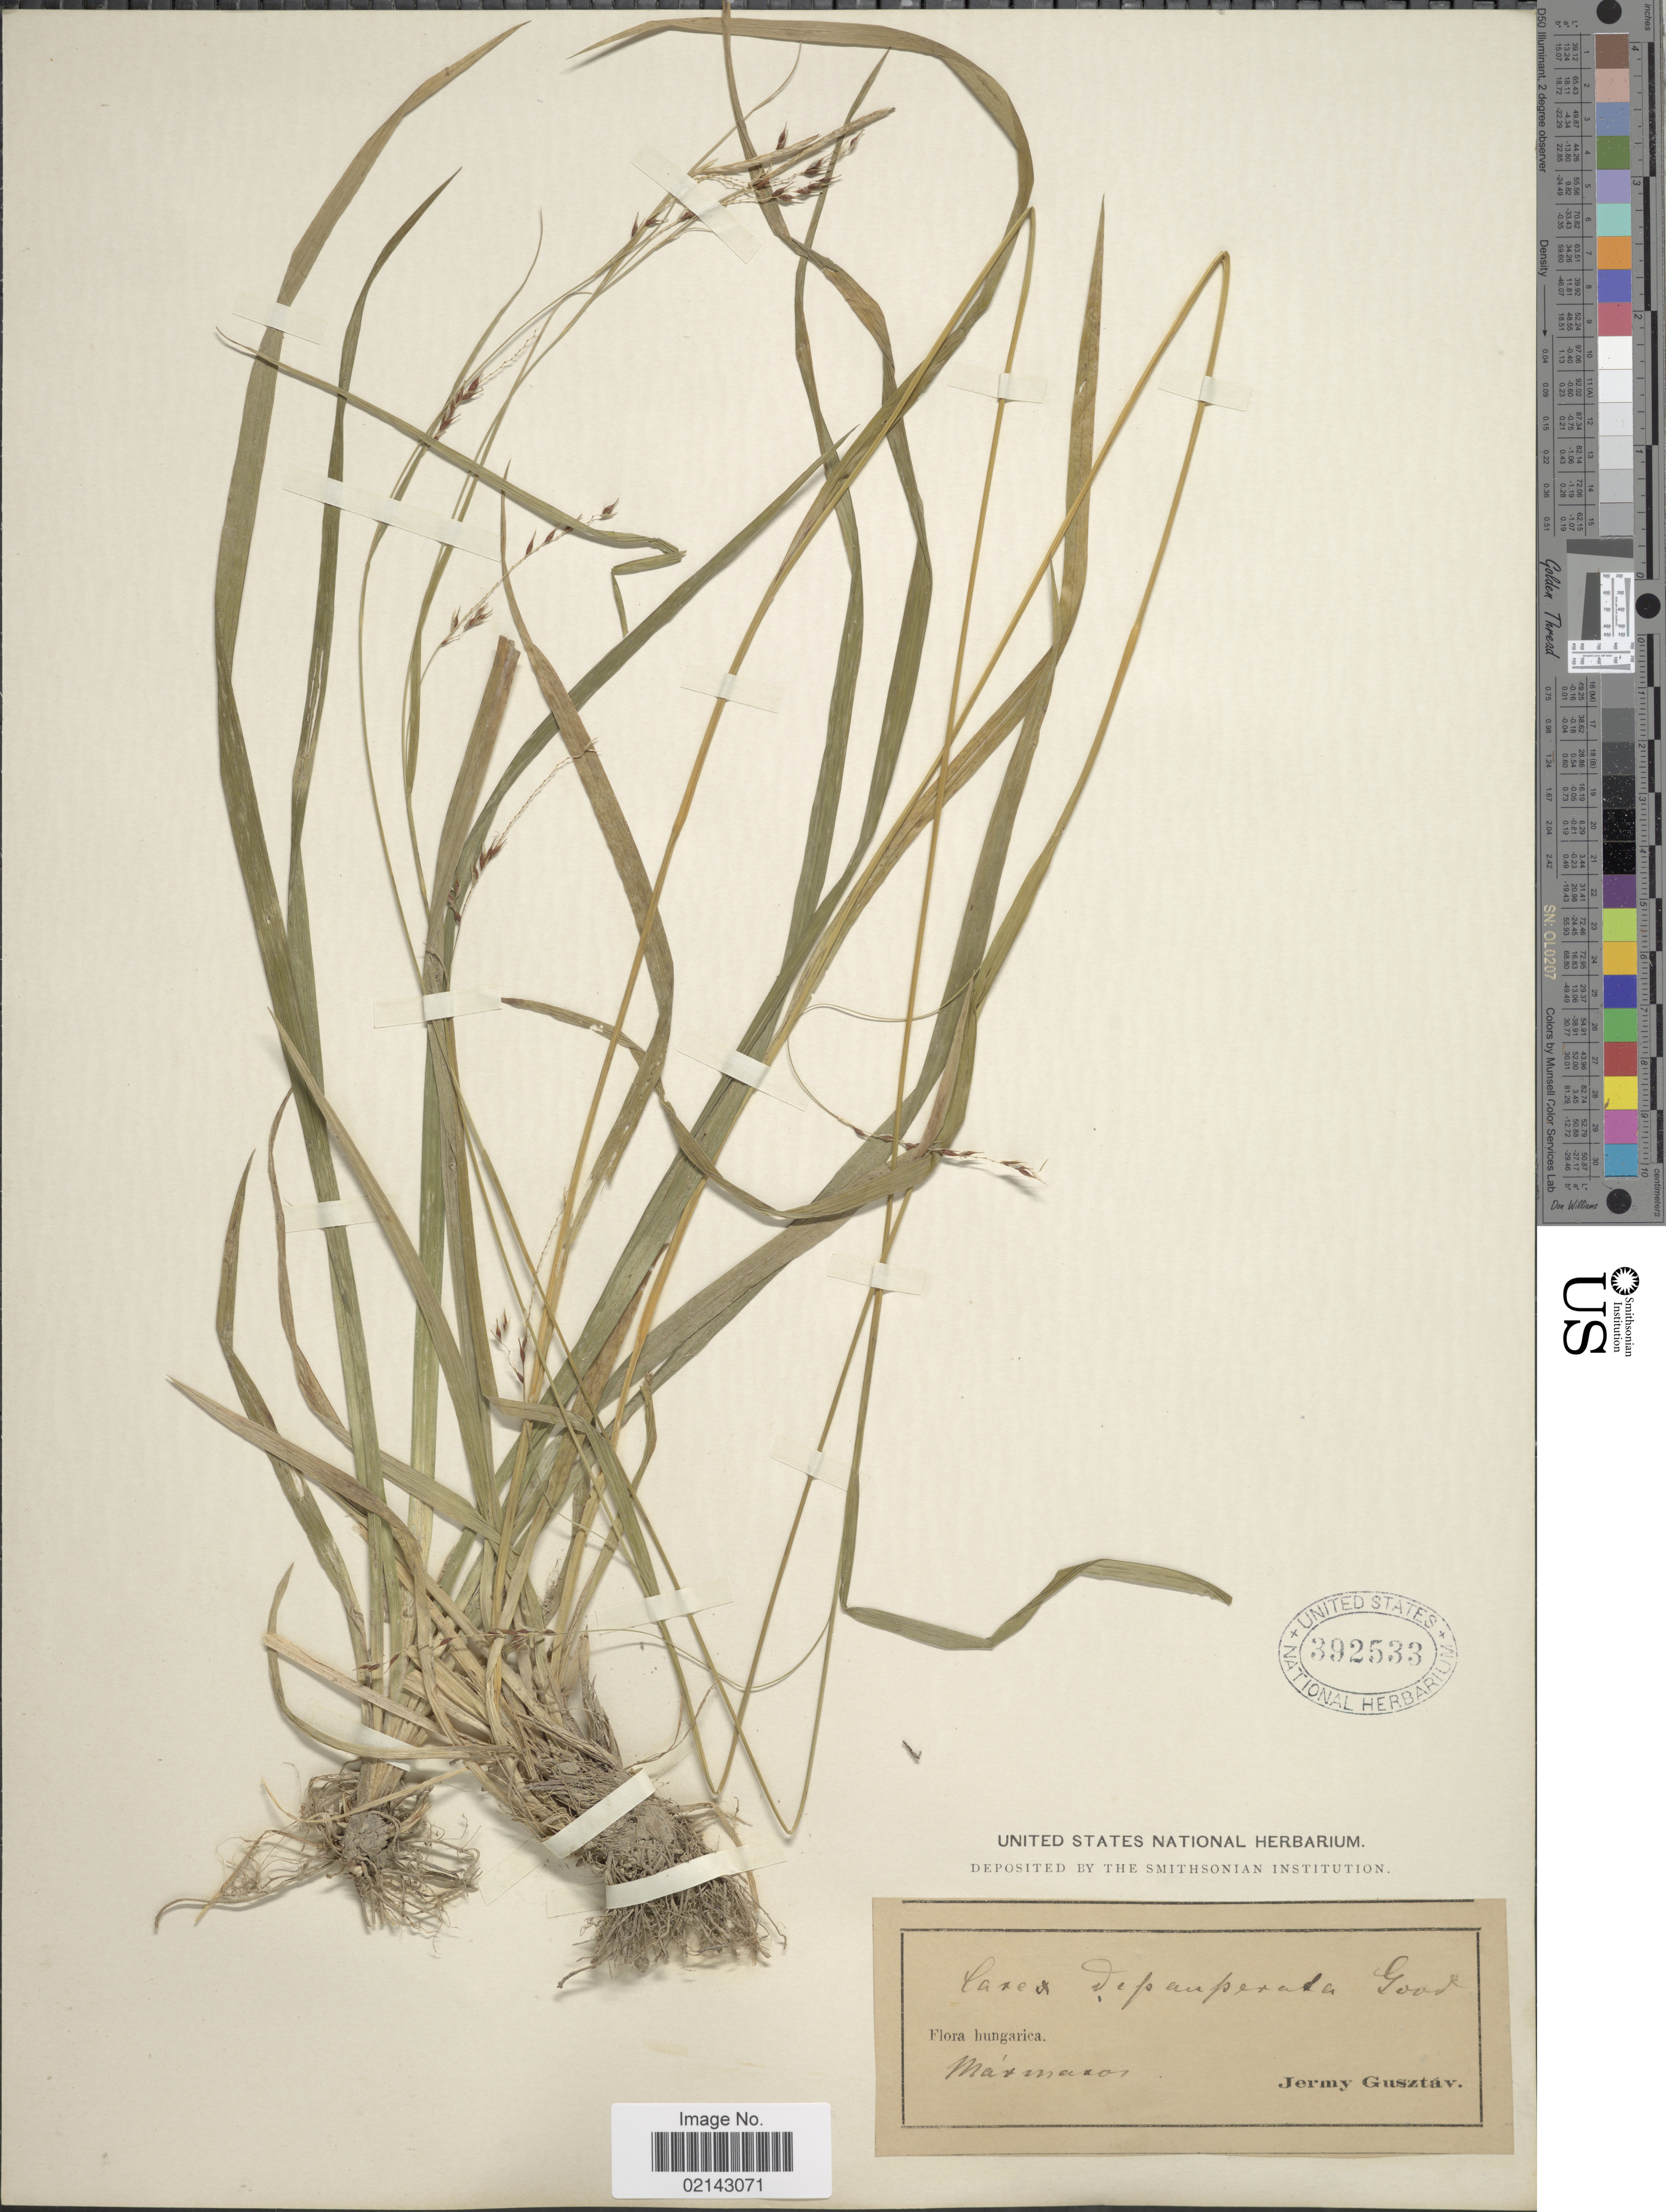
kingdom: Plantae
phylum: Tracheophyta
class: Liliopsida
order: Poales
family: Cyperaceae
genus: Carex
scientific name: Carex depauperata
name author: Curtis ex Woodw.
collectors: J. Gusztav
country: Hungary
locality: Hungarica. Masmason [interpreted]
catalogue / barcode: US 392533